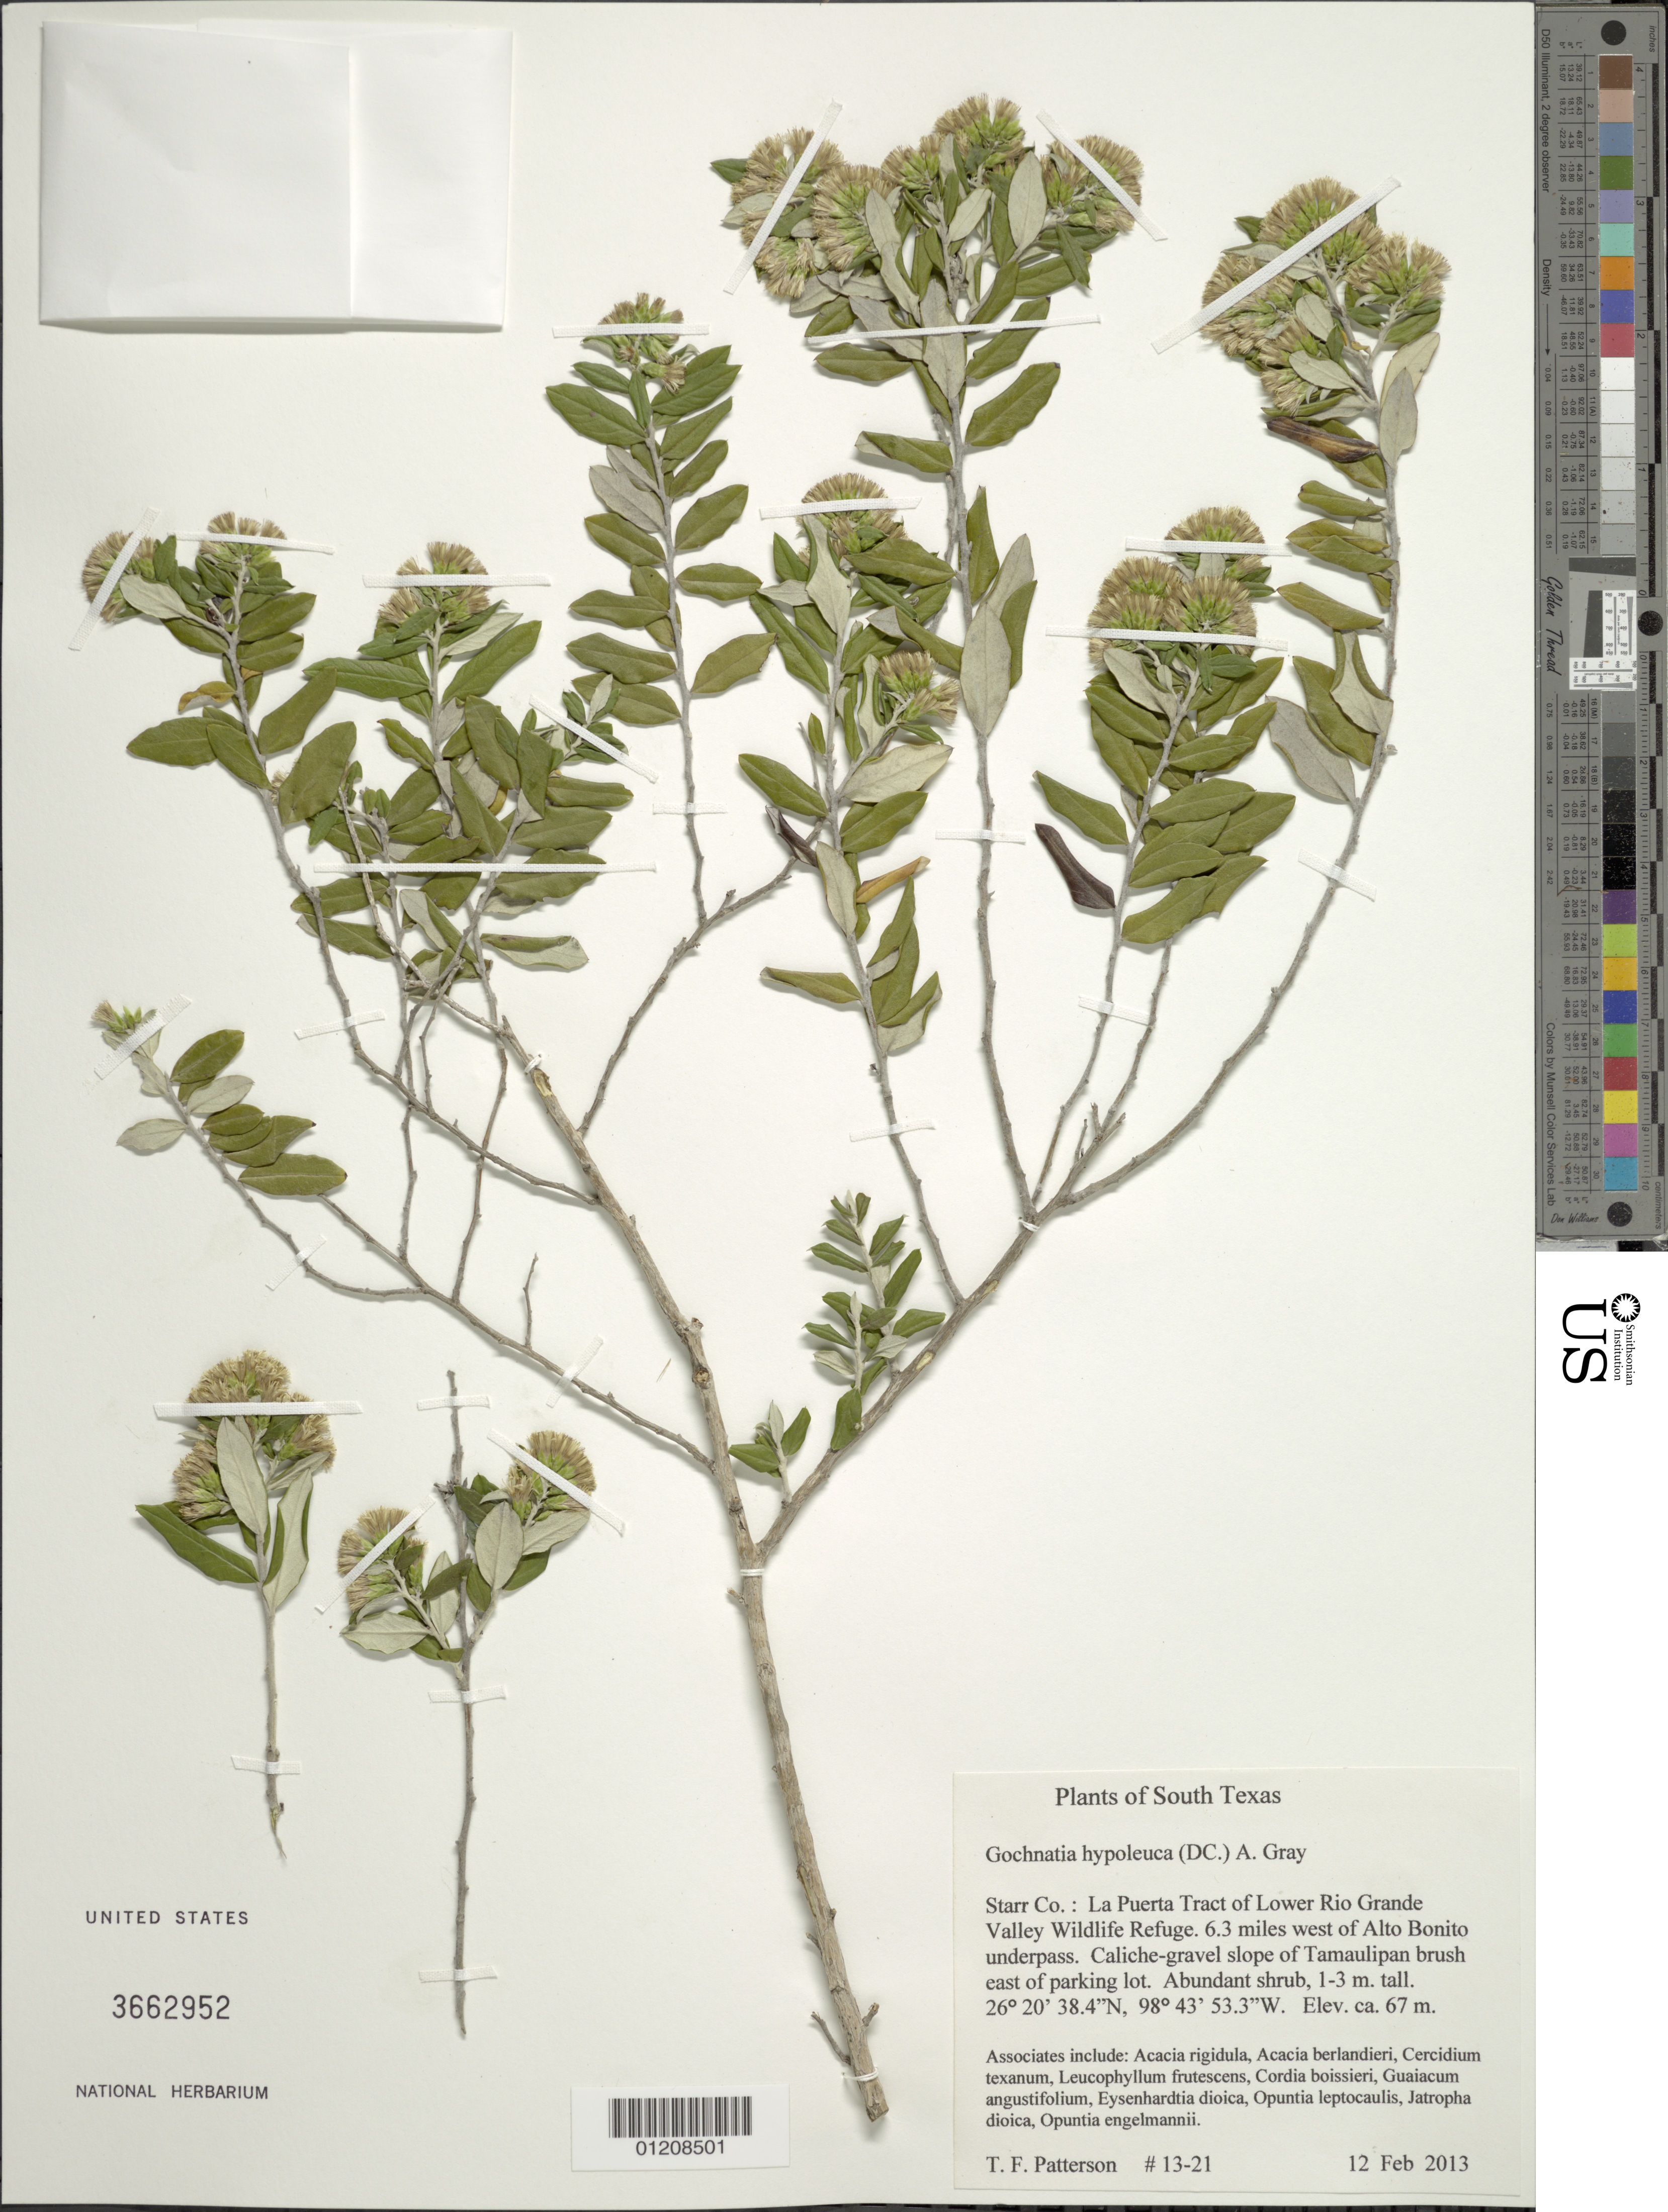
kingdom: Plantae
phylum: Tracheophyta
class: Magnoliopsida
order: Asterales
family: Asteraceae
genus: Nahuatlea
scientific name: Nahuatlea hypoleuca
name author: (DC.) V.A. Funk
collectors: T. Patterson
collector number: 13-21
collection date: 2013-02-12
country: United States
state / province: Texas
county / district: Starr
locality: La Puerta Tract of Lower Rio Grande Valley Wildlife Refuge. 6.3 mi W of Alto Bonito underpass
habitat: Caliche-gravel slope of Tamaulipan brush east of parking lot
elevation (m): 67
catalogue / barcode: US 3662952